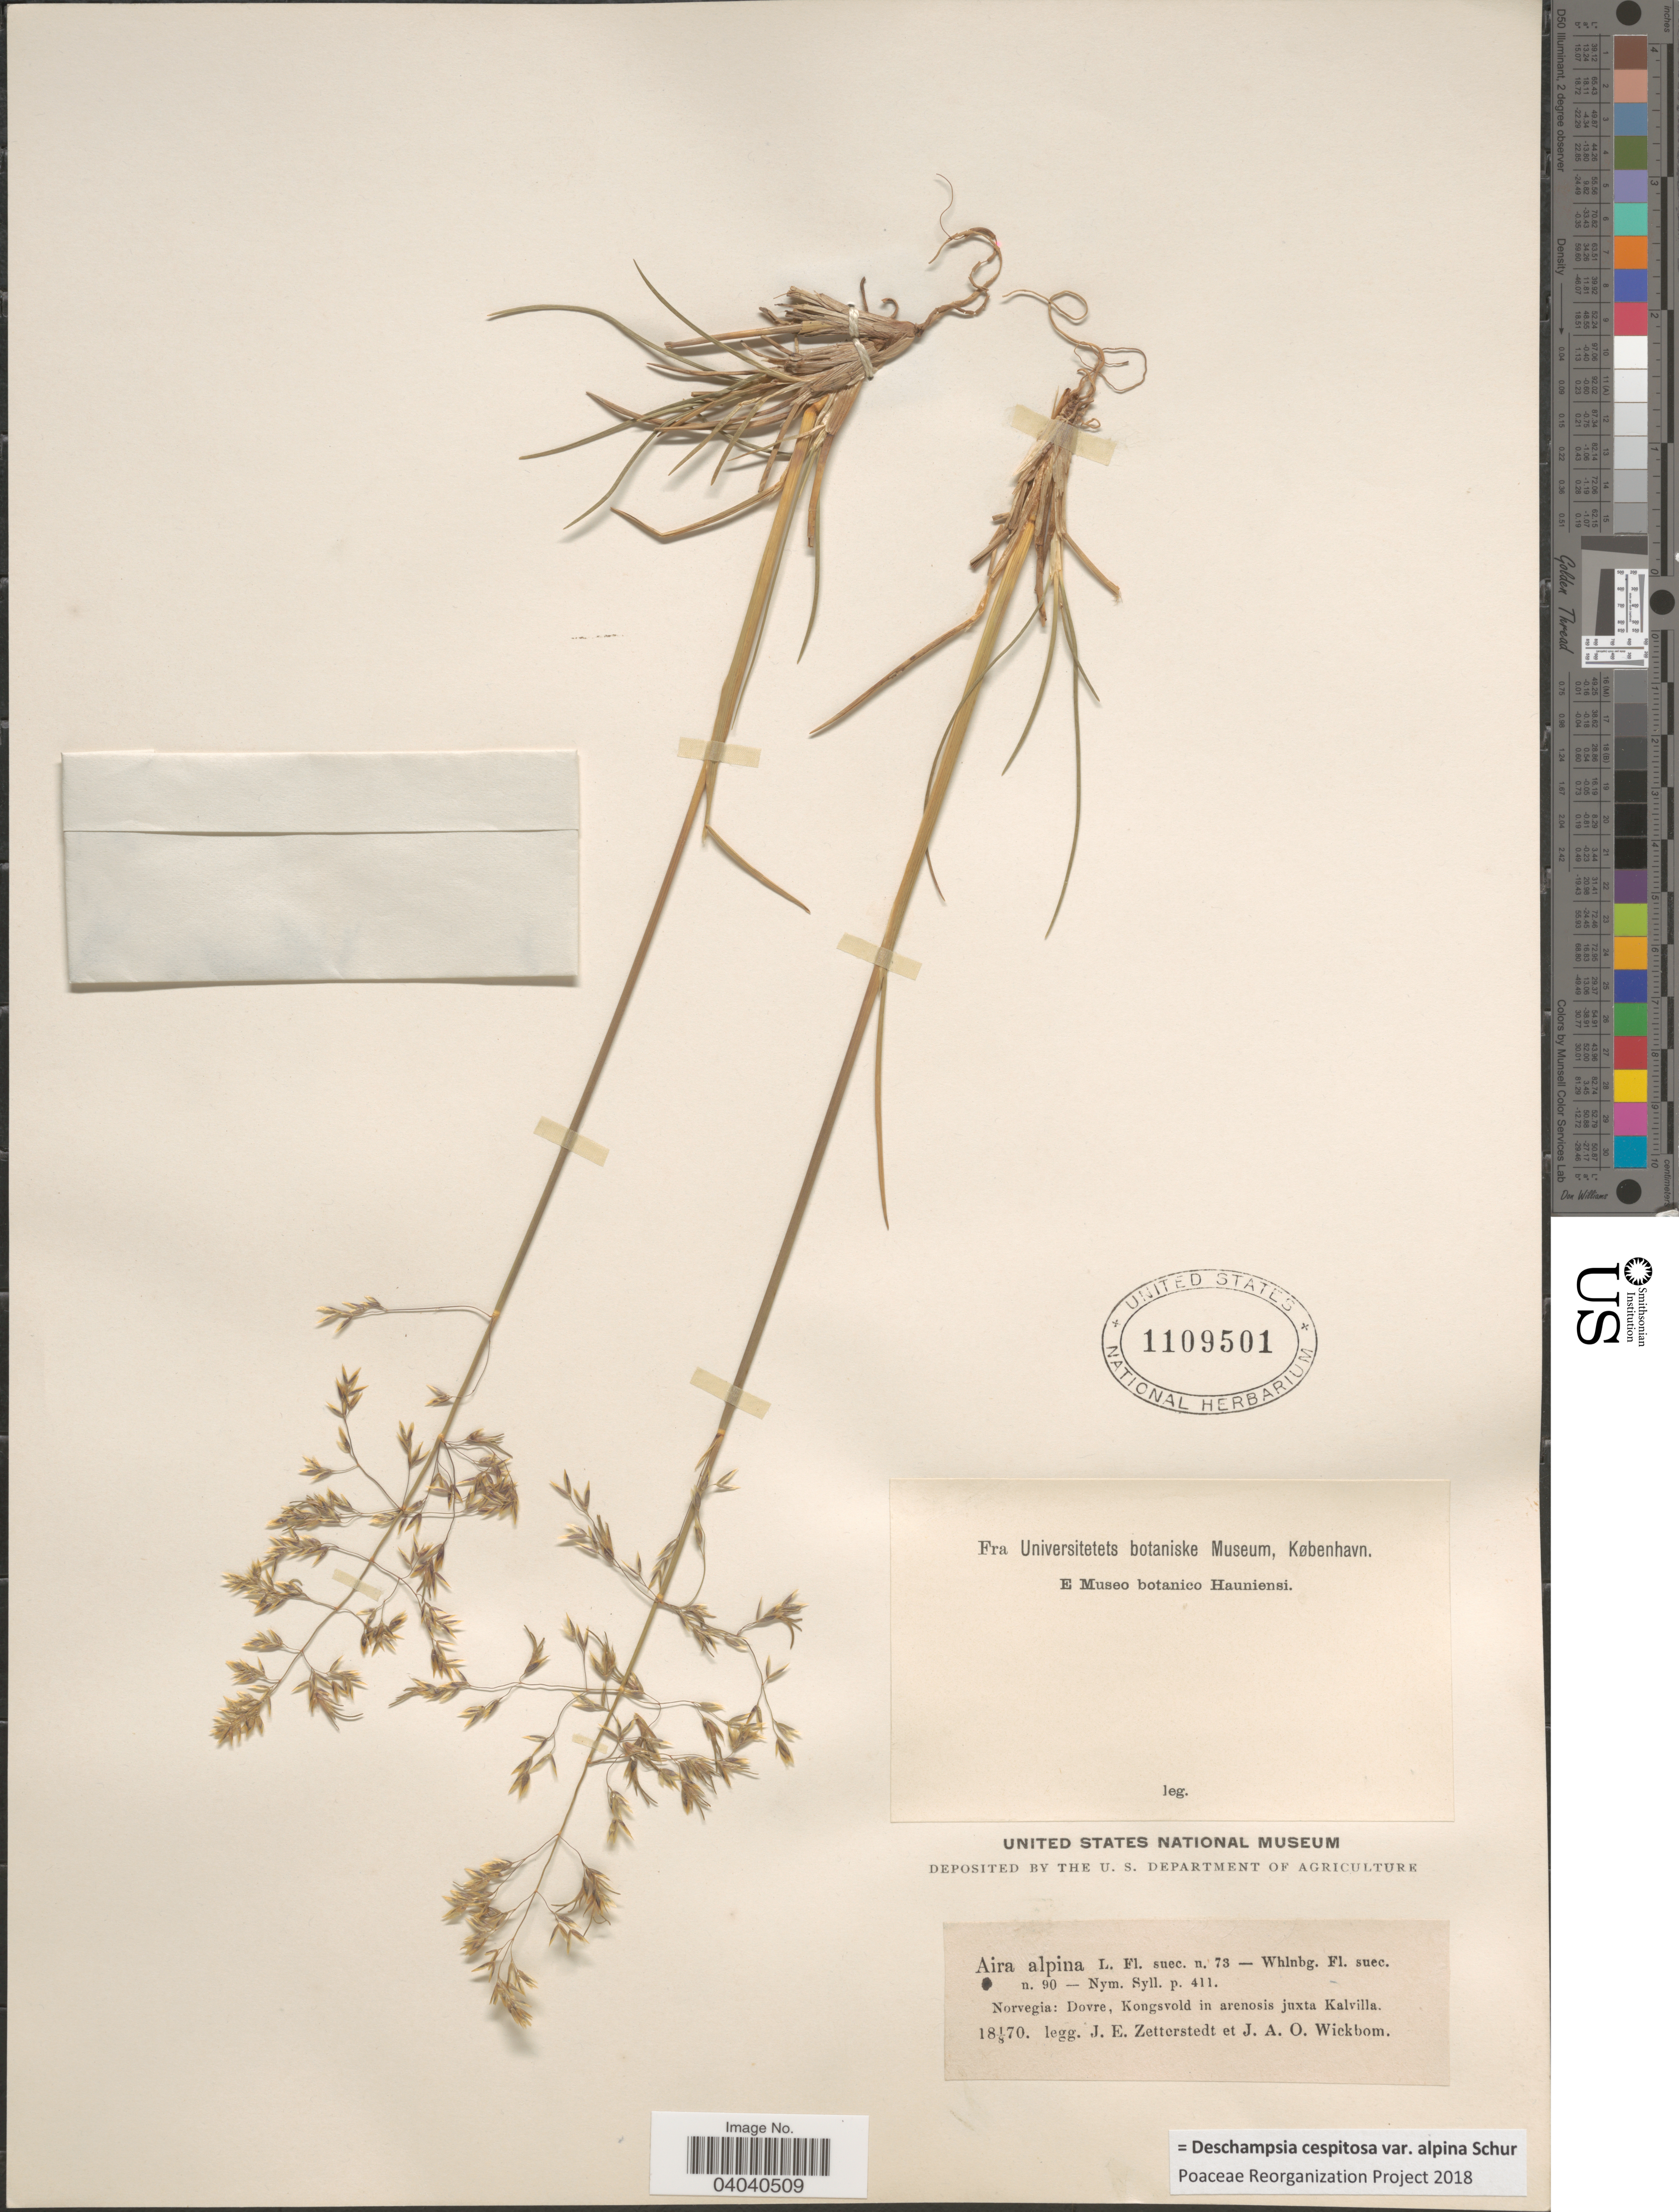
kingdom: Plantae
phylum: Tracheophyta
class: Liliopsida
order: Poales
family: Poaceae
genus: Deschampsia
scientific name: Deschampsia cespitosa var. alpina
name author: Vasey ex W.J. Beal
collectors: J.E. Zetterstedt & J. Wickbom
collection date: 1870-08-01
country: Norway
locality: Norvegia: Dovre, Kongsvold in arenosis juxta Kalvilla.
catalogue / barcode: US 1109501